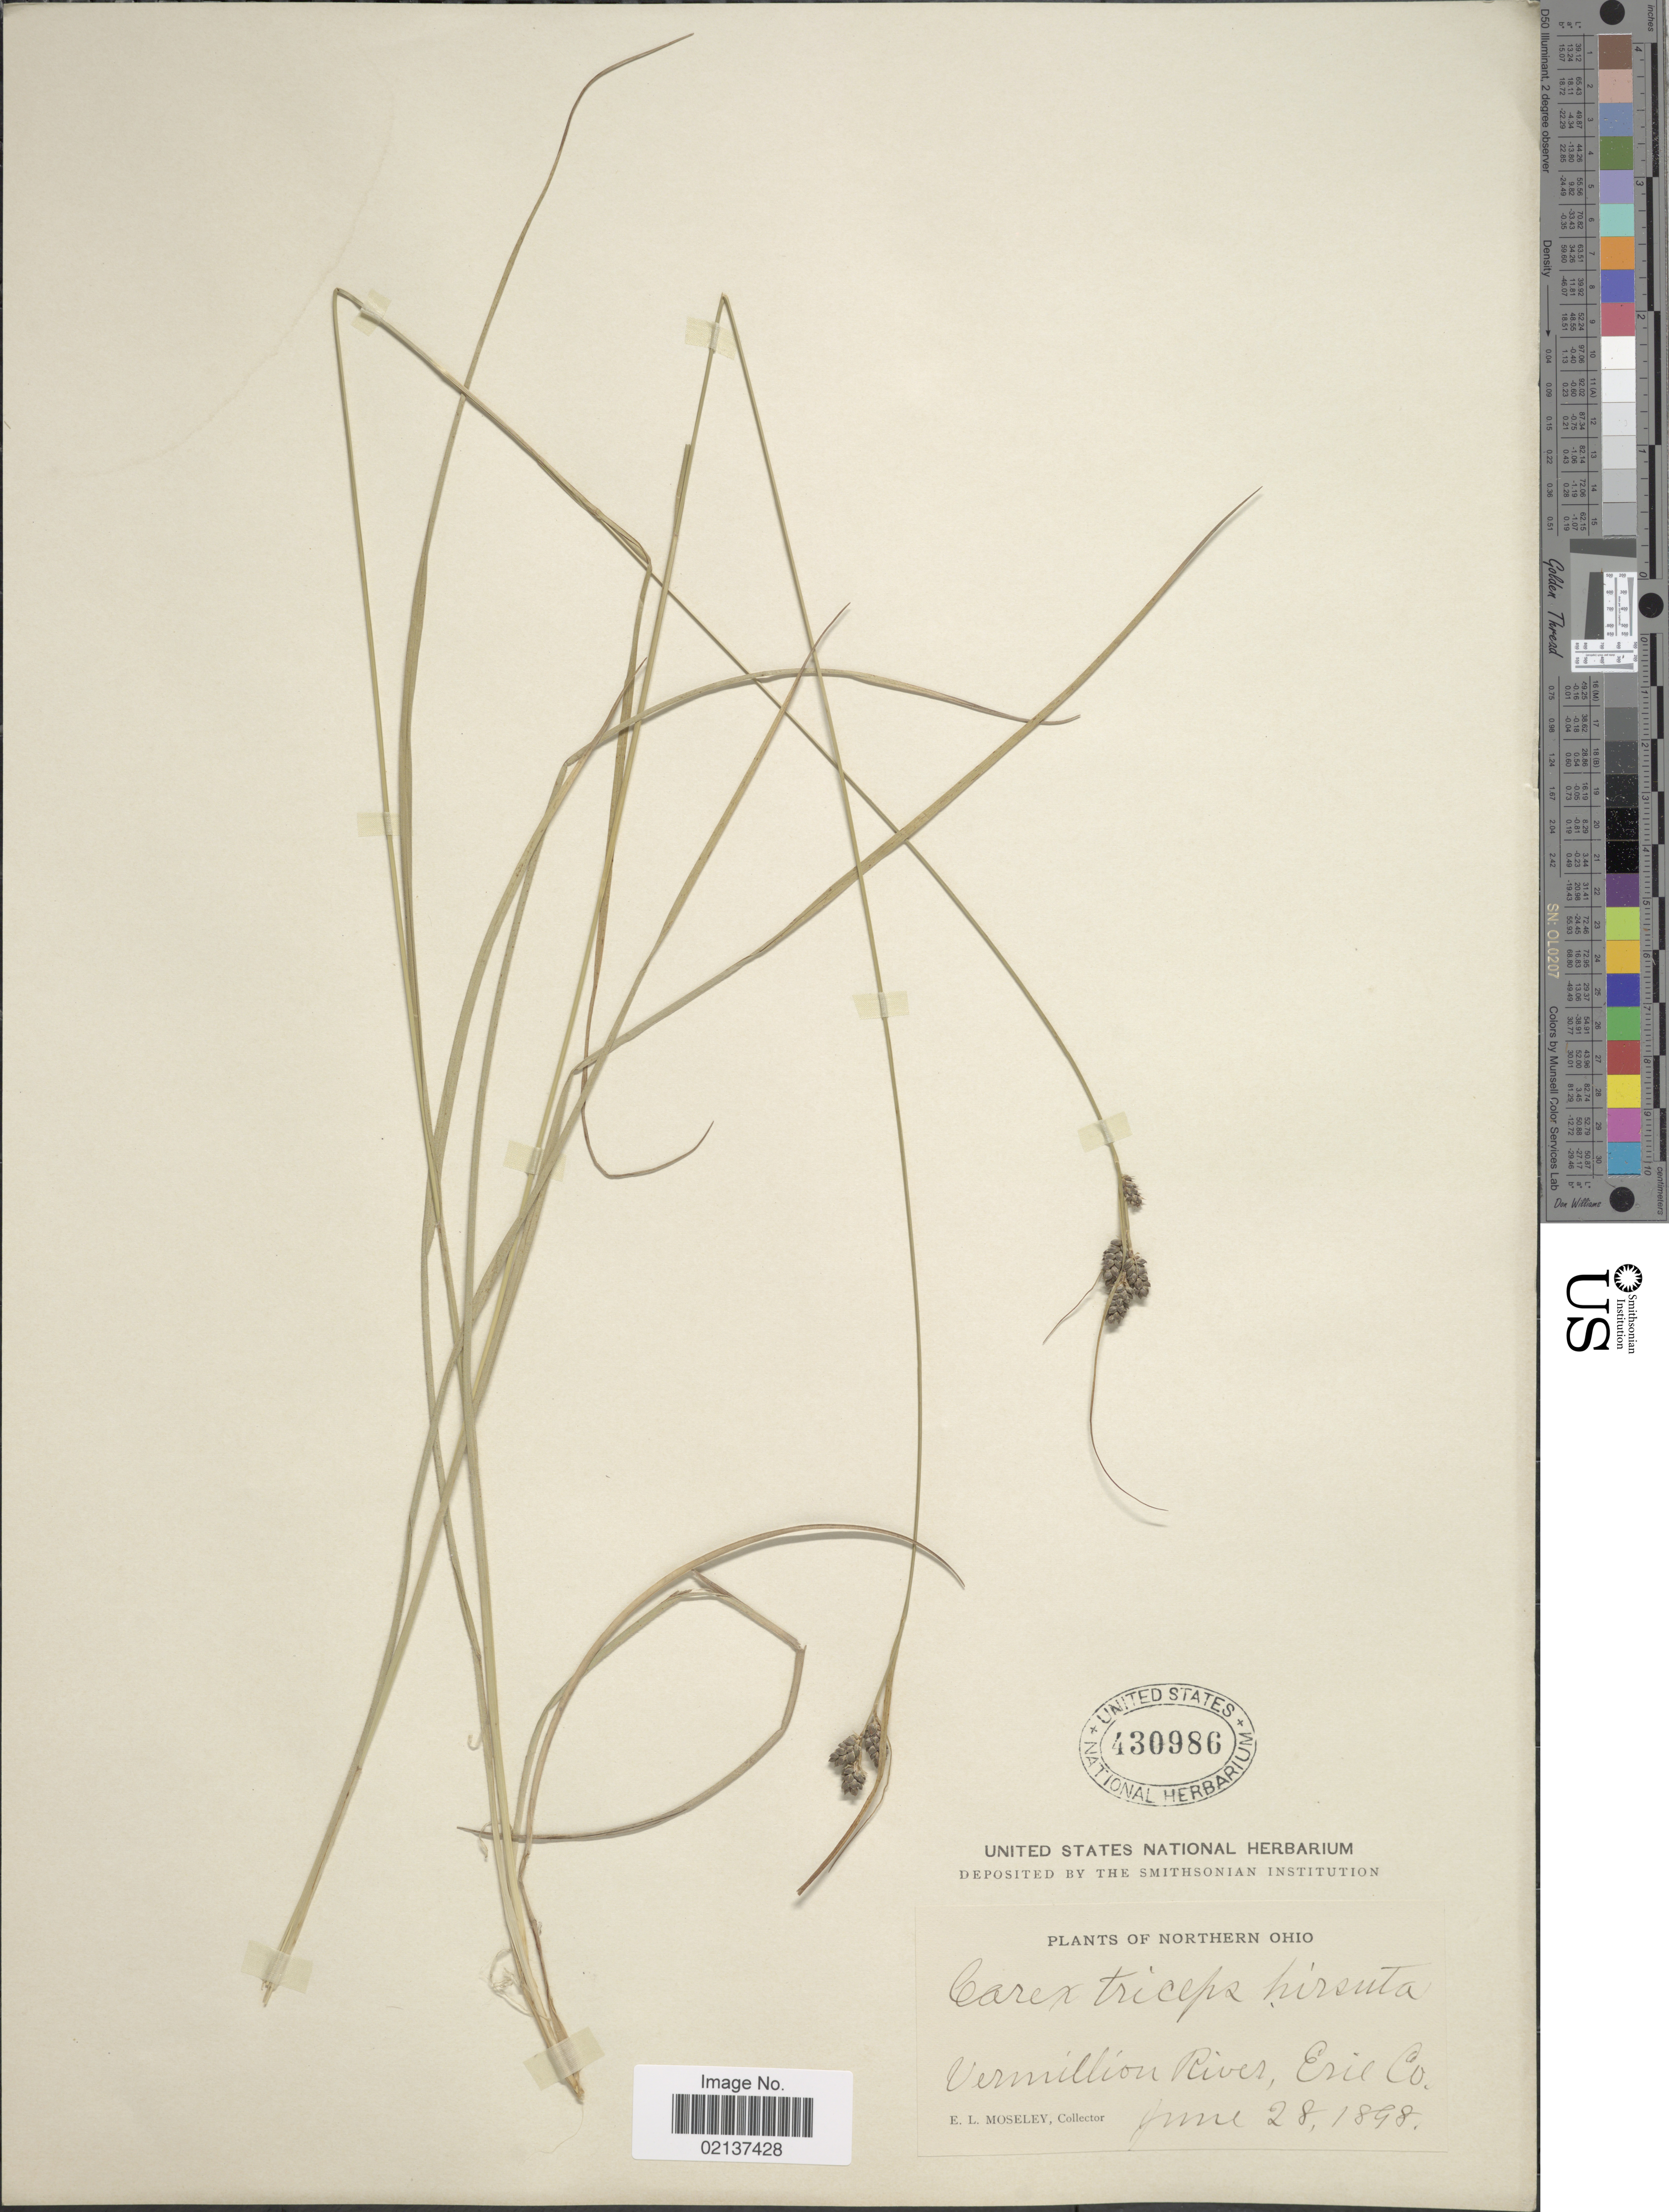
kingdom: Plantae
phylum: Tracheophyta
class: Liliopsida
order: Poales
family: Cyperaceae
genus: Carex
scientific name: Carex hirsutella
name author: Mack.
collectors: E. Moseley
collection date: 1898-06-28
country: United States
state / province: Ohio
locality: Northern Ohio, Vermillion River, Erie Co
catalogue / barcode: US 430986